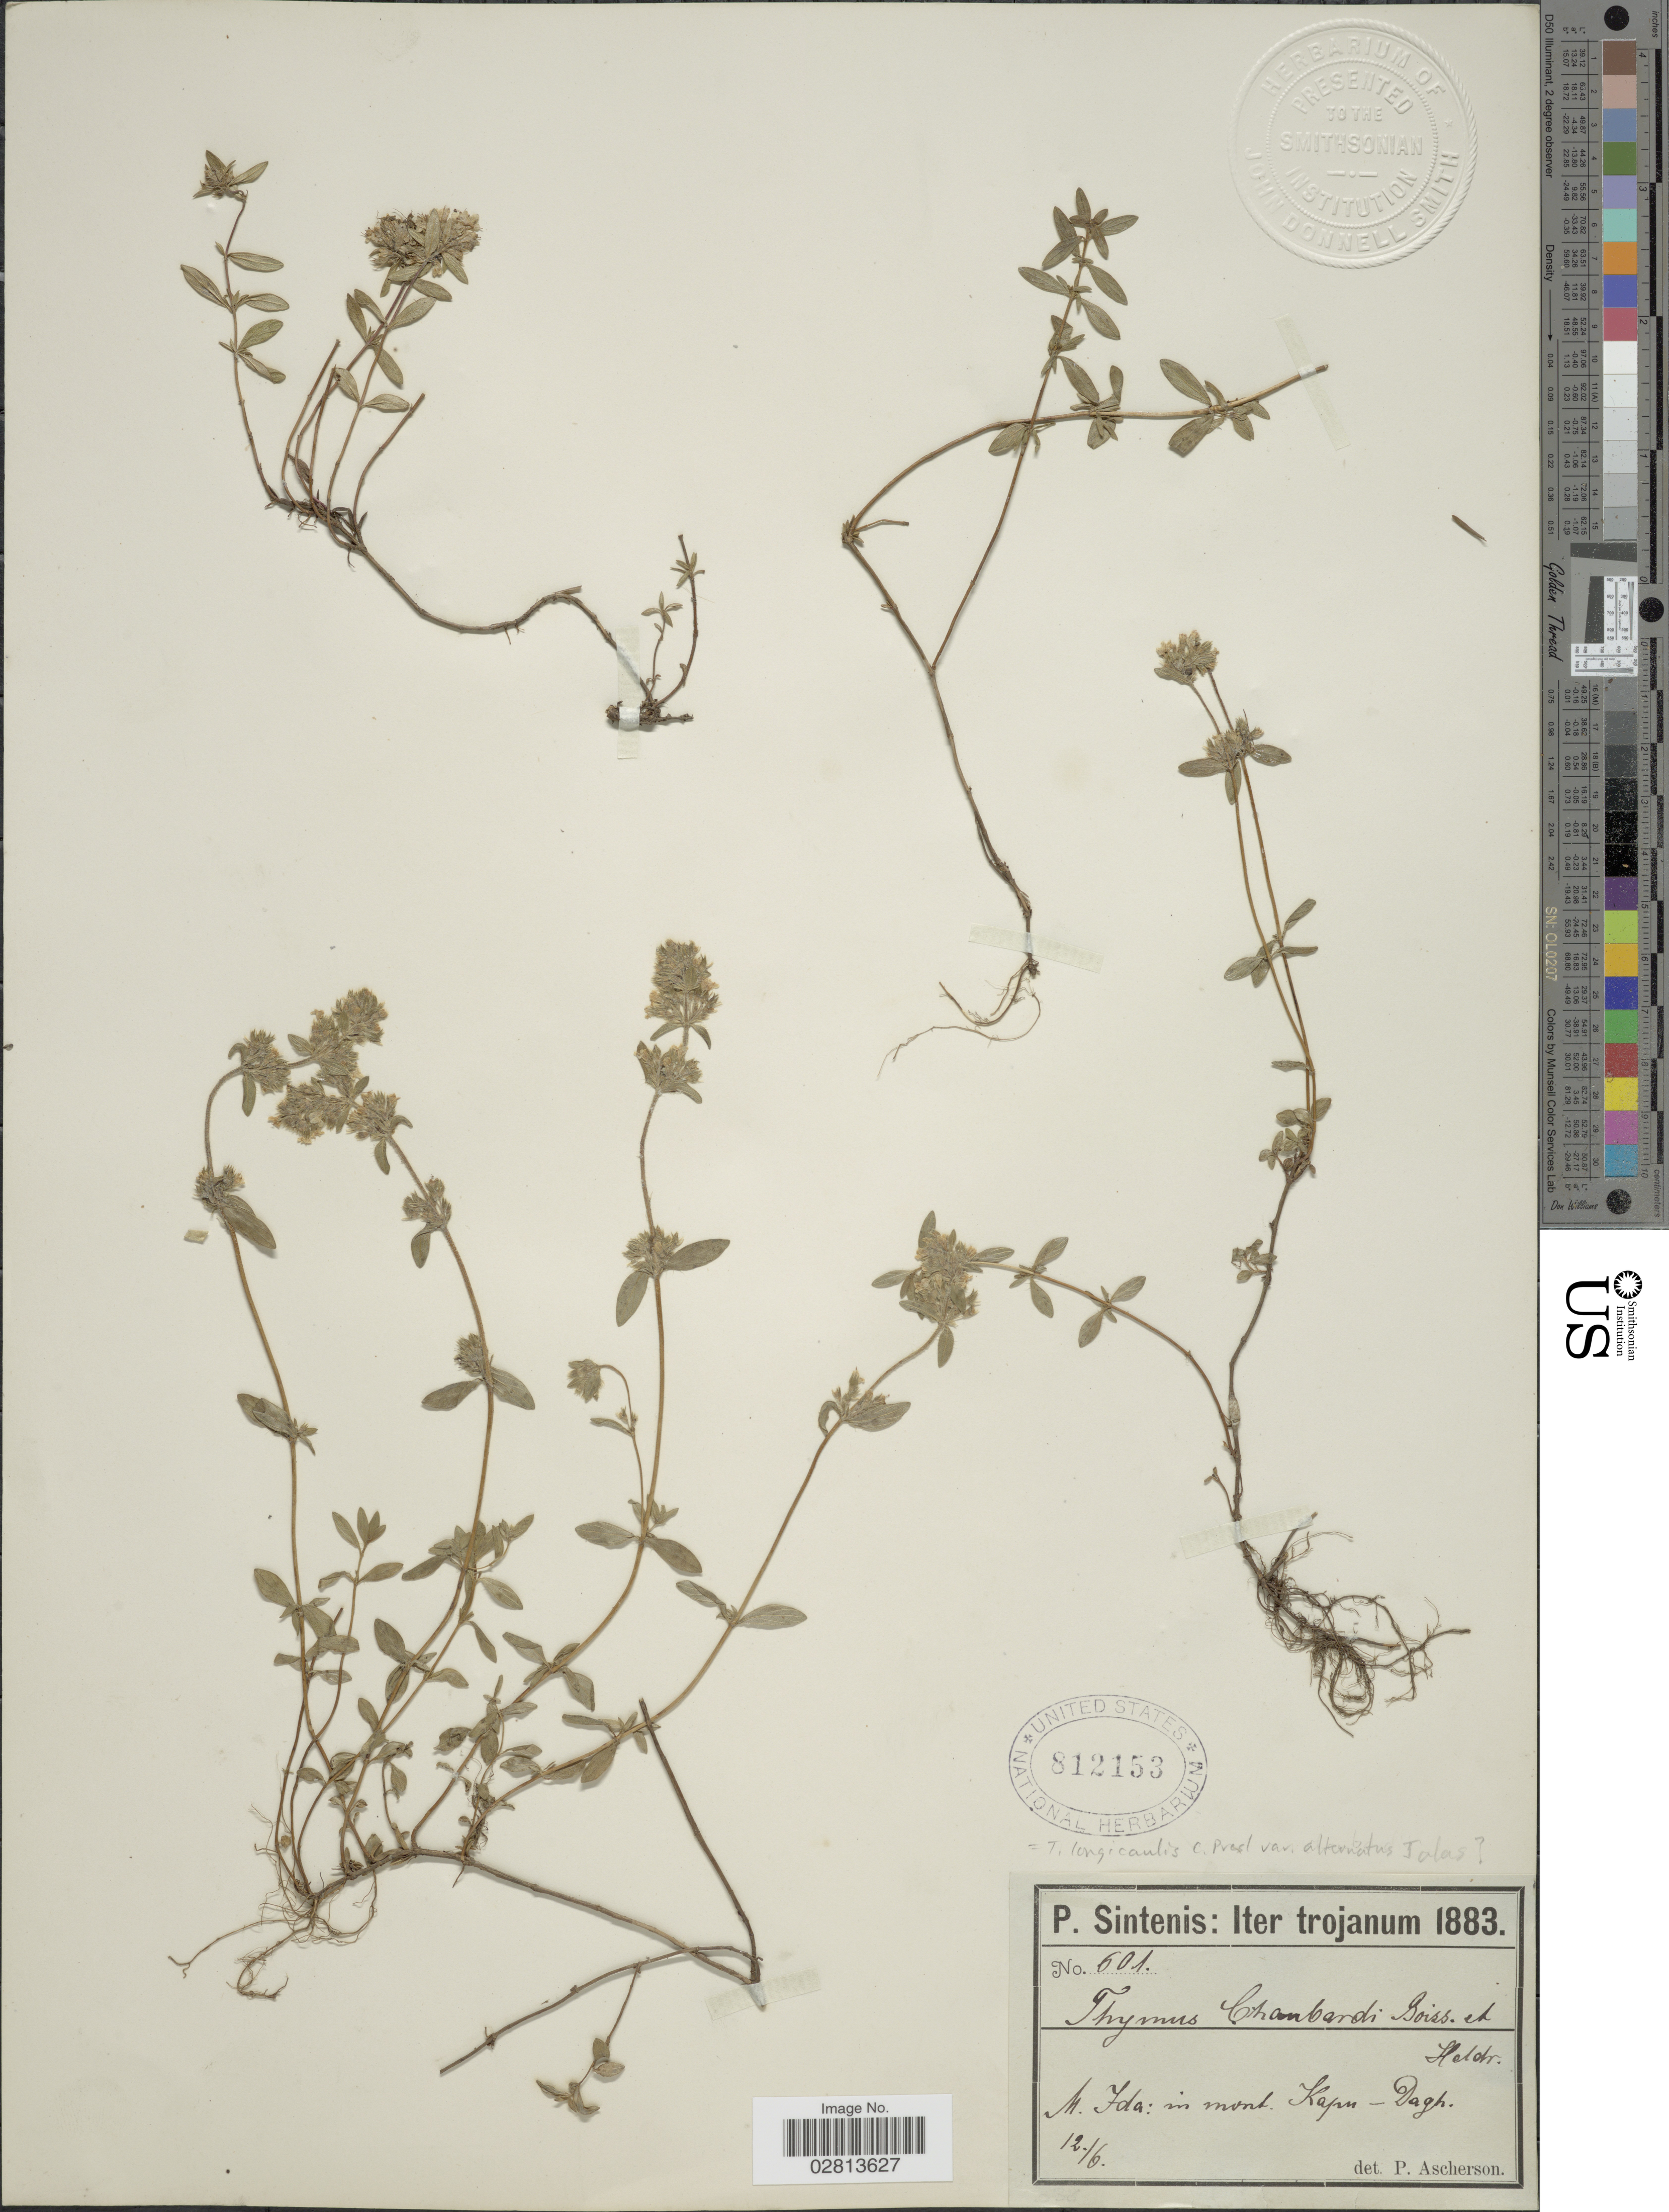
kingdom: Plantae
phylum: Tracheophyta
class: Magnoliopsida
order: Lamiales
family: Lamiaceae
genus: Thymus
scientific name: Thymus longicaulis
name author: C. Presl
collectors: P. Sintenis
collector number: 601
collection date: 1883-06-12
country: Turkey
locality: Trojanum. N. Ida: in mont. Kapu-Dagh.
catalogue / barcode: US 812153